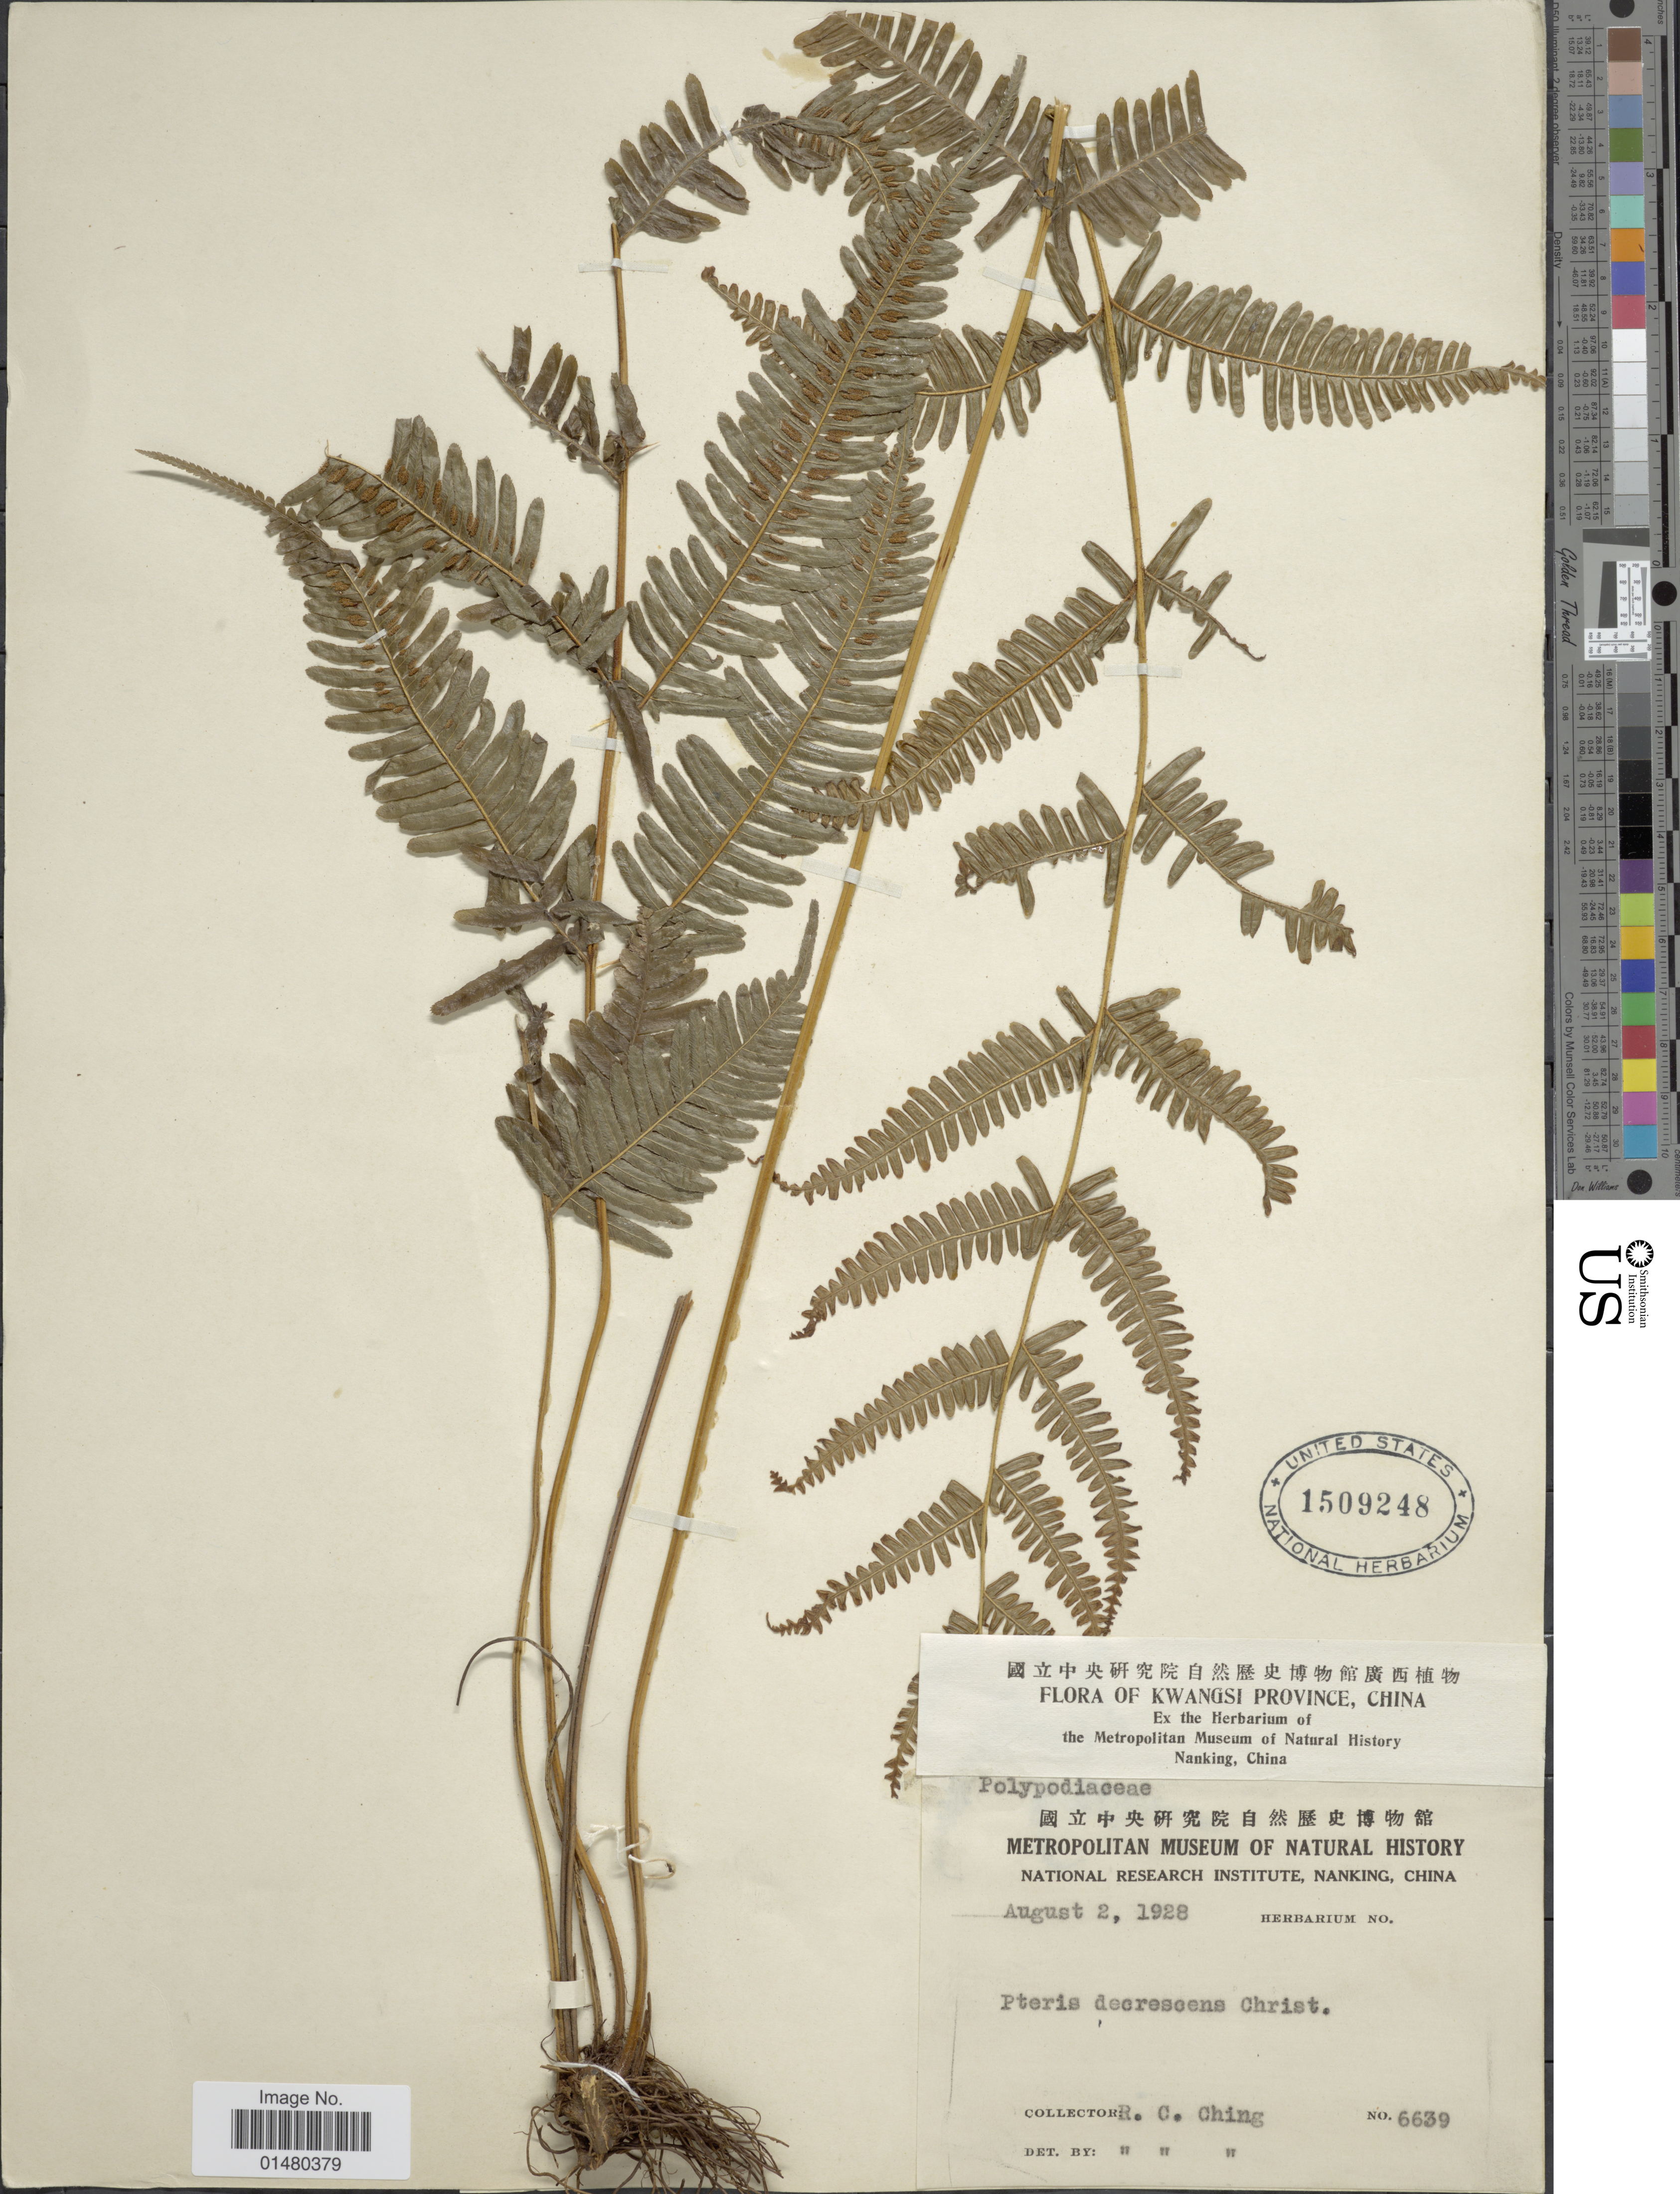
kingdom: Plantae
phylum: Tracheophyta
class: Polypodiopsida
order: Polypodiales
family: Pteridaceae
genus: Pteris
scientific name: Pteris decrescens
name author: Christ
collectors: R. C. Ching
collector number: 6639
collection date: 1928-08-02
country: China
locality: Kwangsi Province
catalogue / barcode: US 1509248